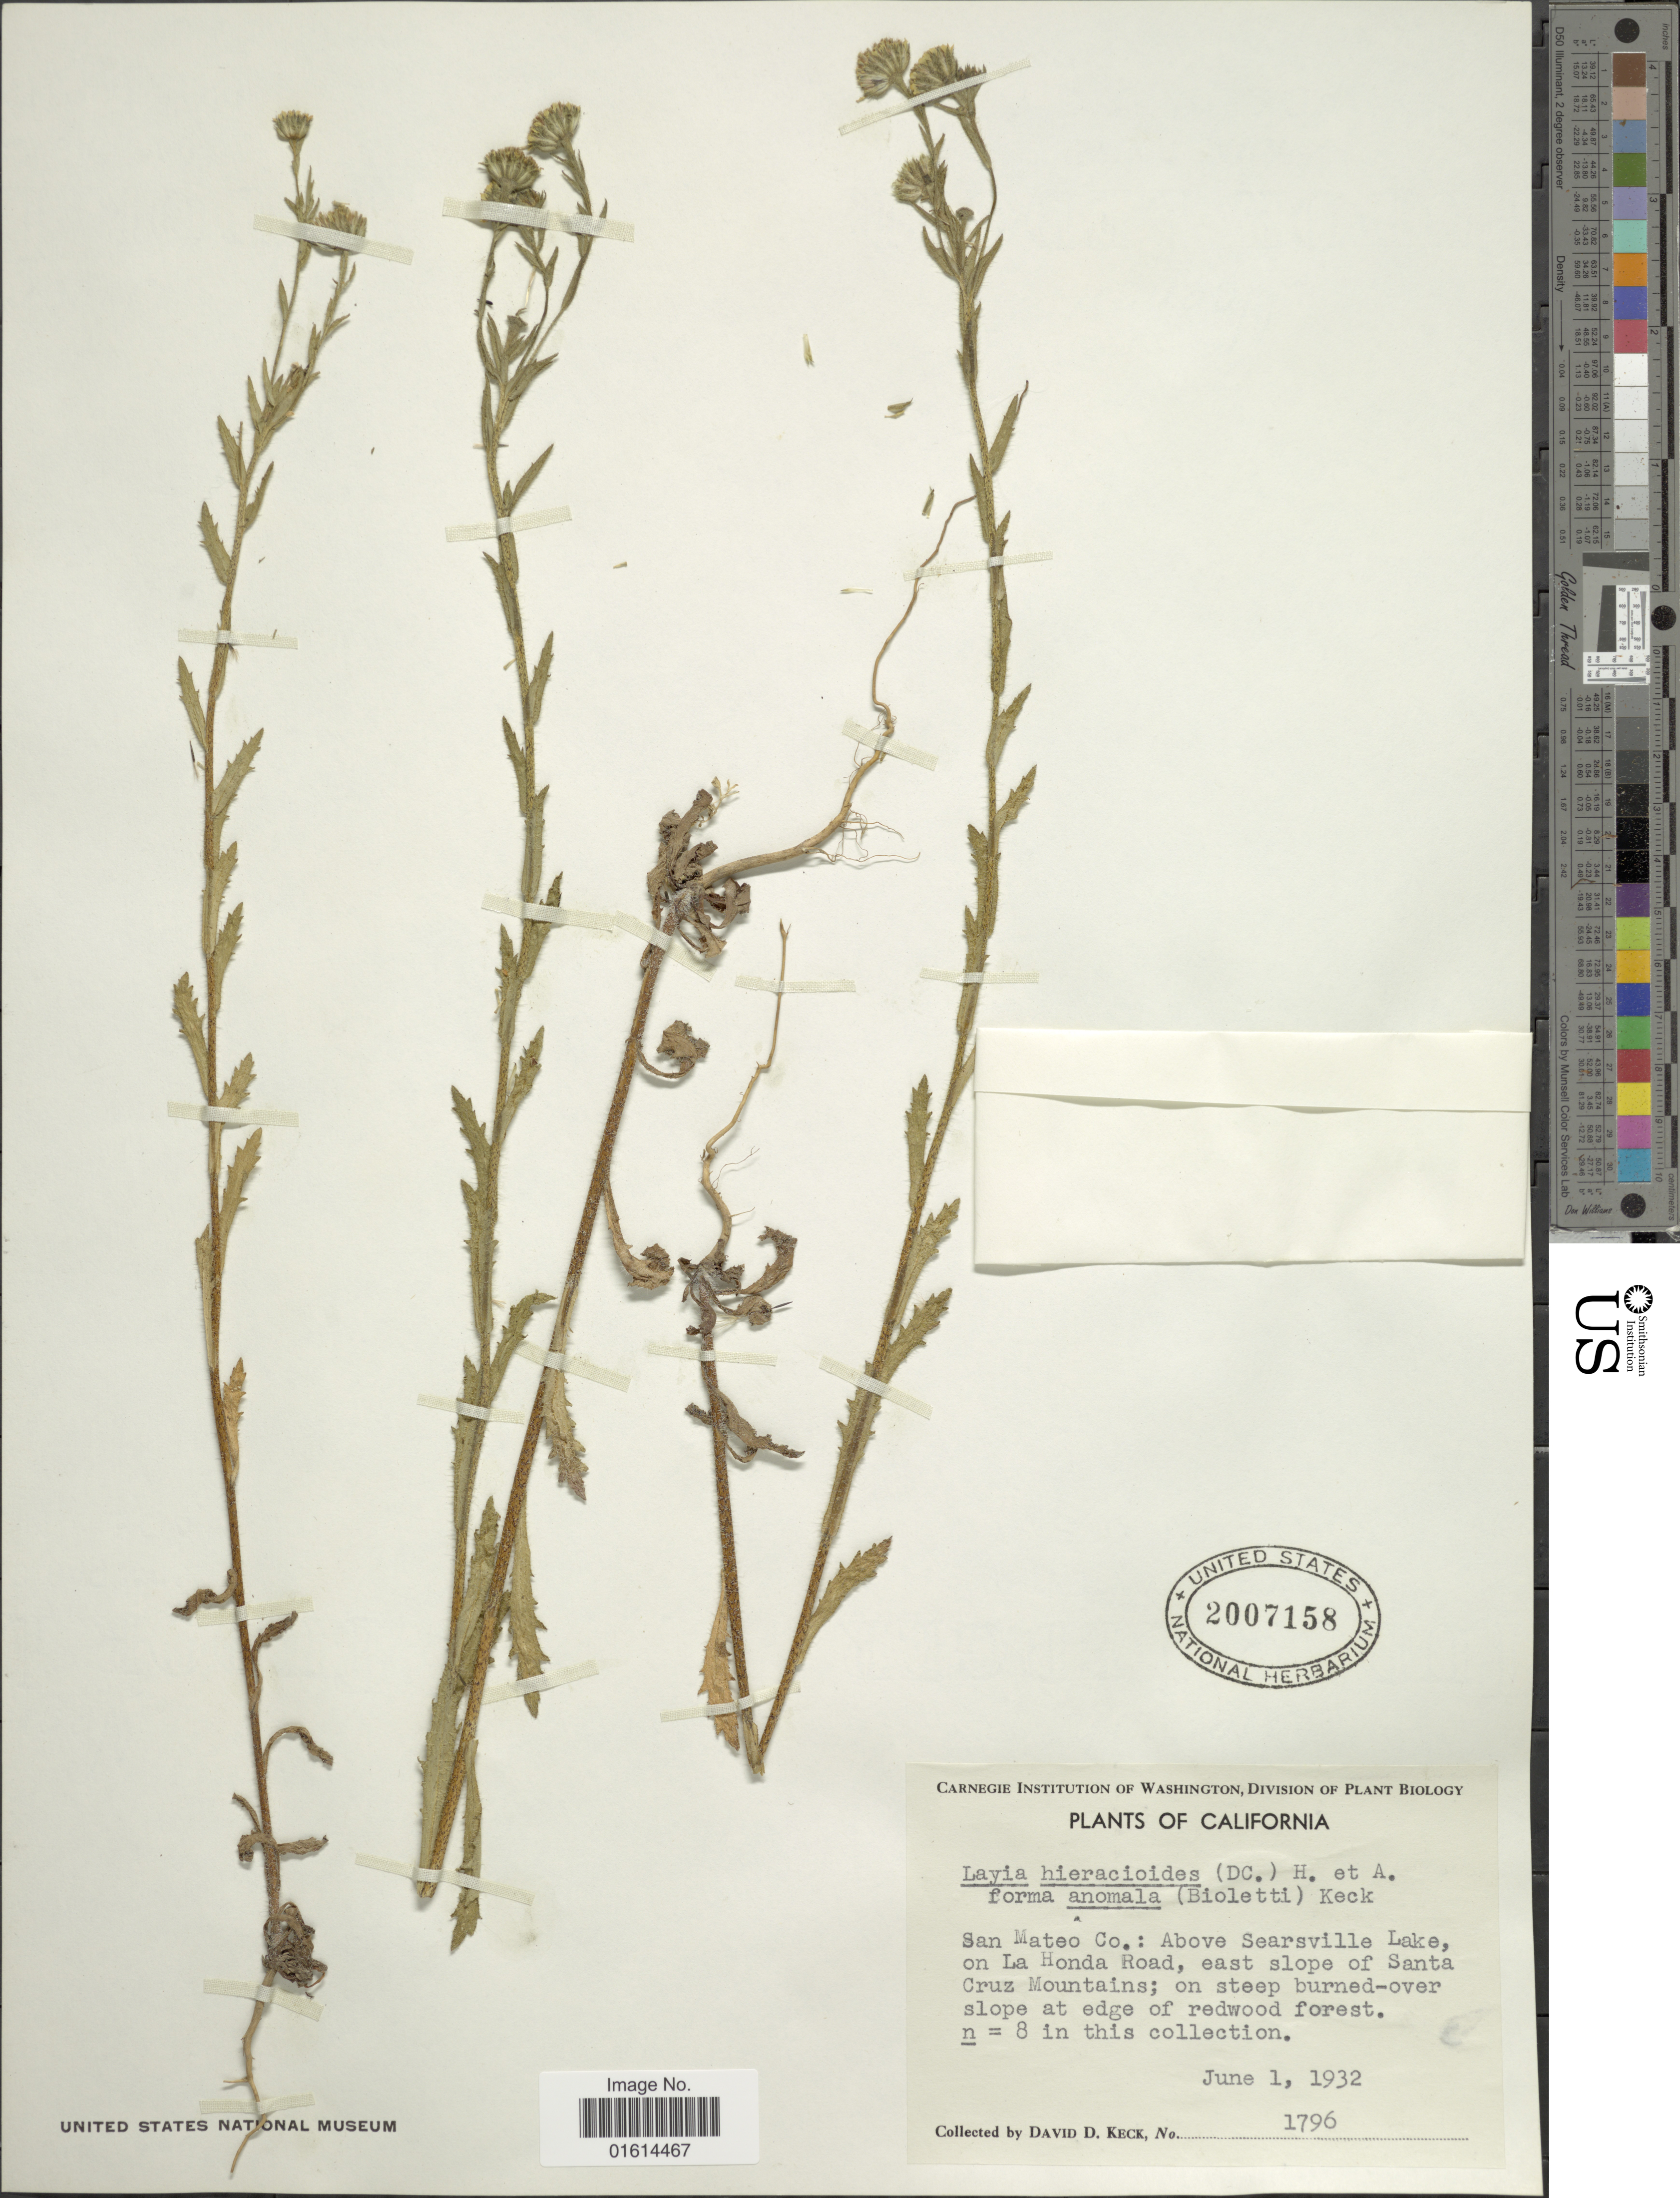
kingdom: Plantae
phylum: Tracheophyta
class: Magnoliopsida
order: Asterales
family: Asteraceae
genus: Layia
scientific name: Layia hieracioides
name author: (Hook. & Arn.) DC.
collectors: D. D. Keck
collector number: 1796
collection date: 1932-06-01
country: United States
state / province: California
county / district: San Mateo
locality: San Mateo Co., above Searsville Lake, on La Honda Road, east slope of Santa Cruz Mountains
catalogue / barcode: US 2007158